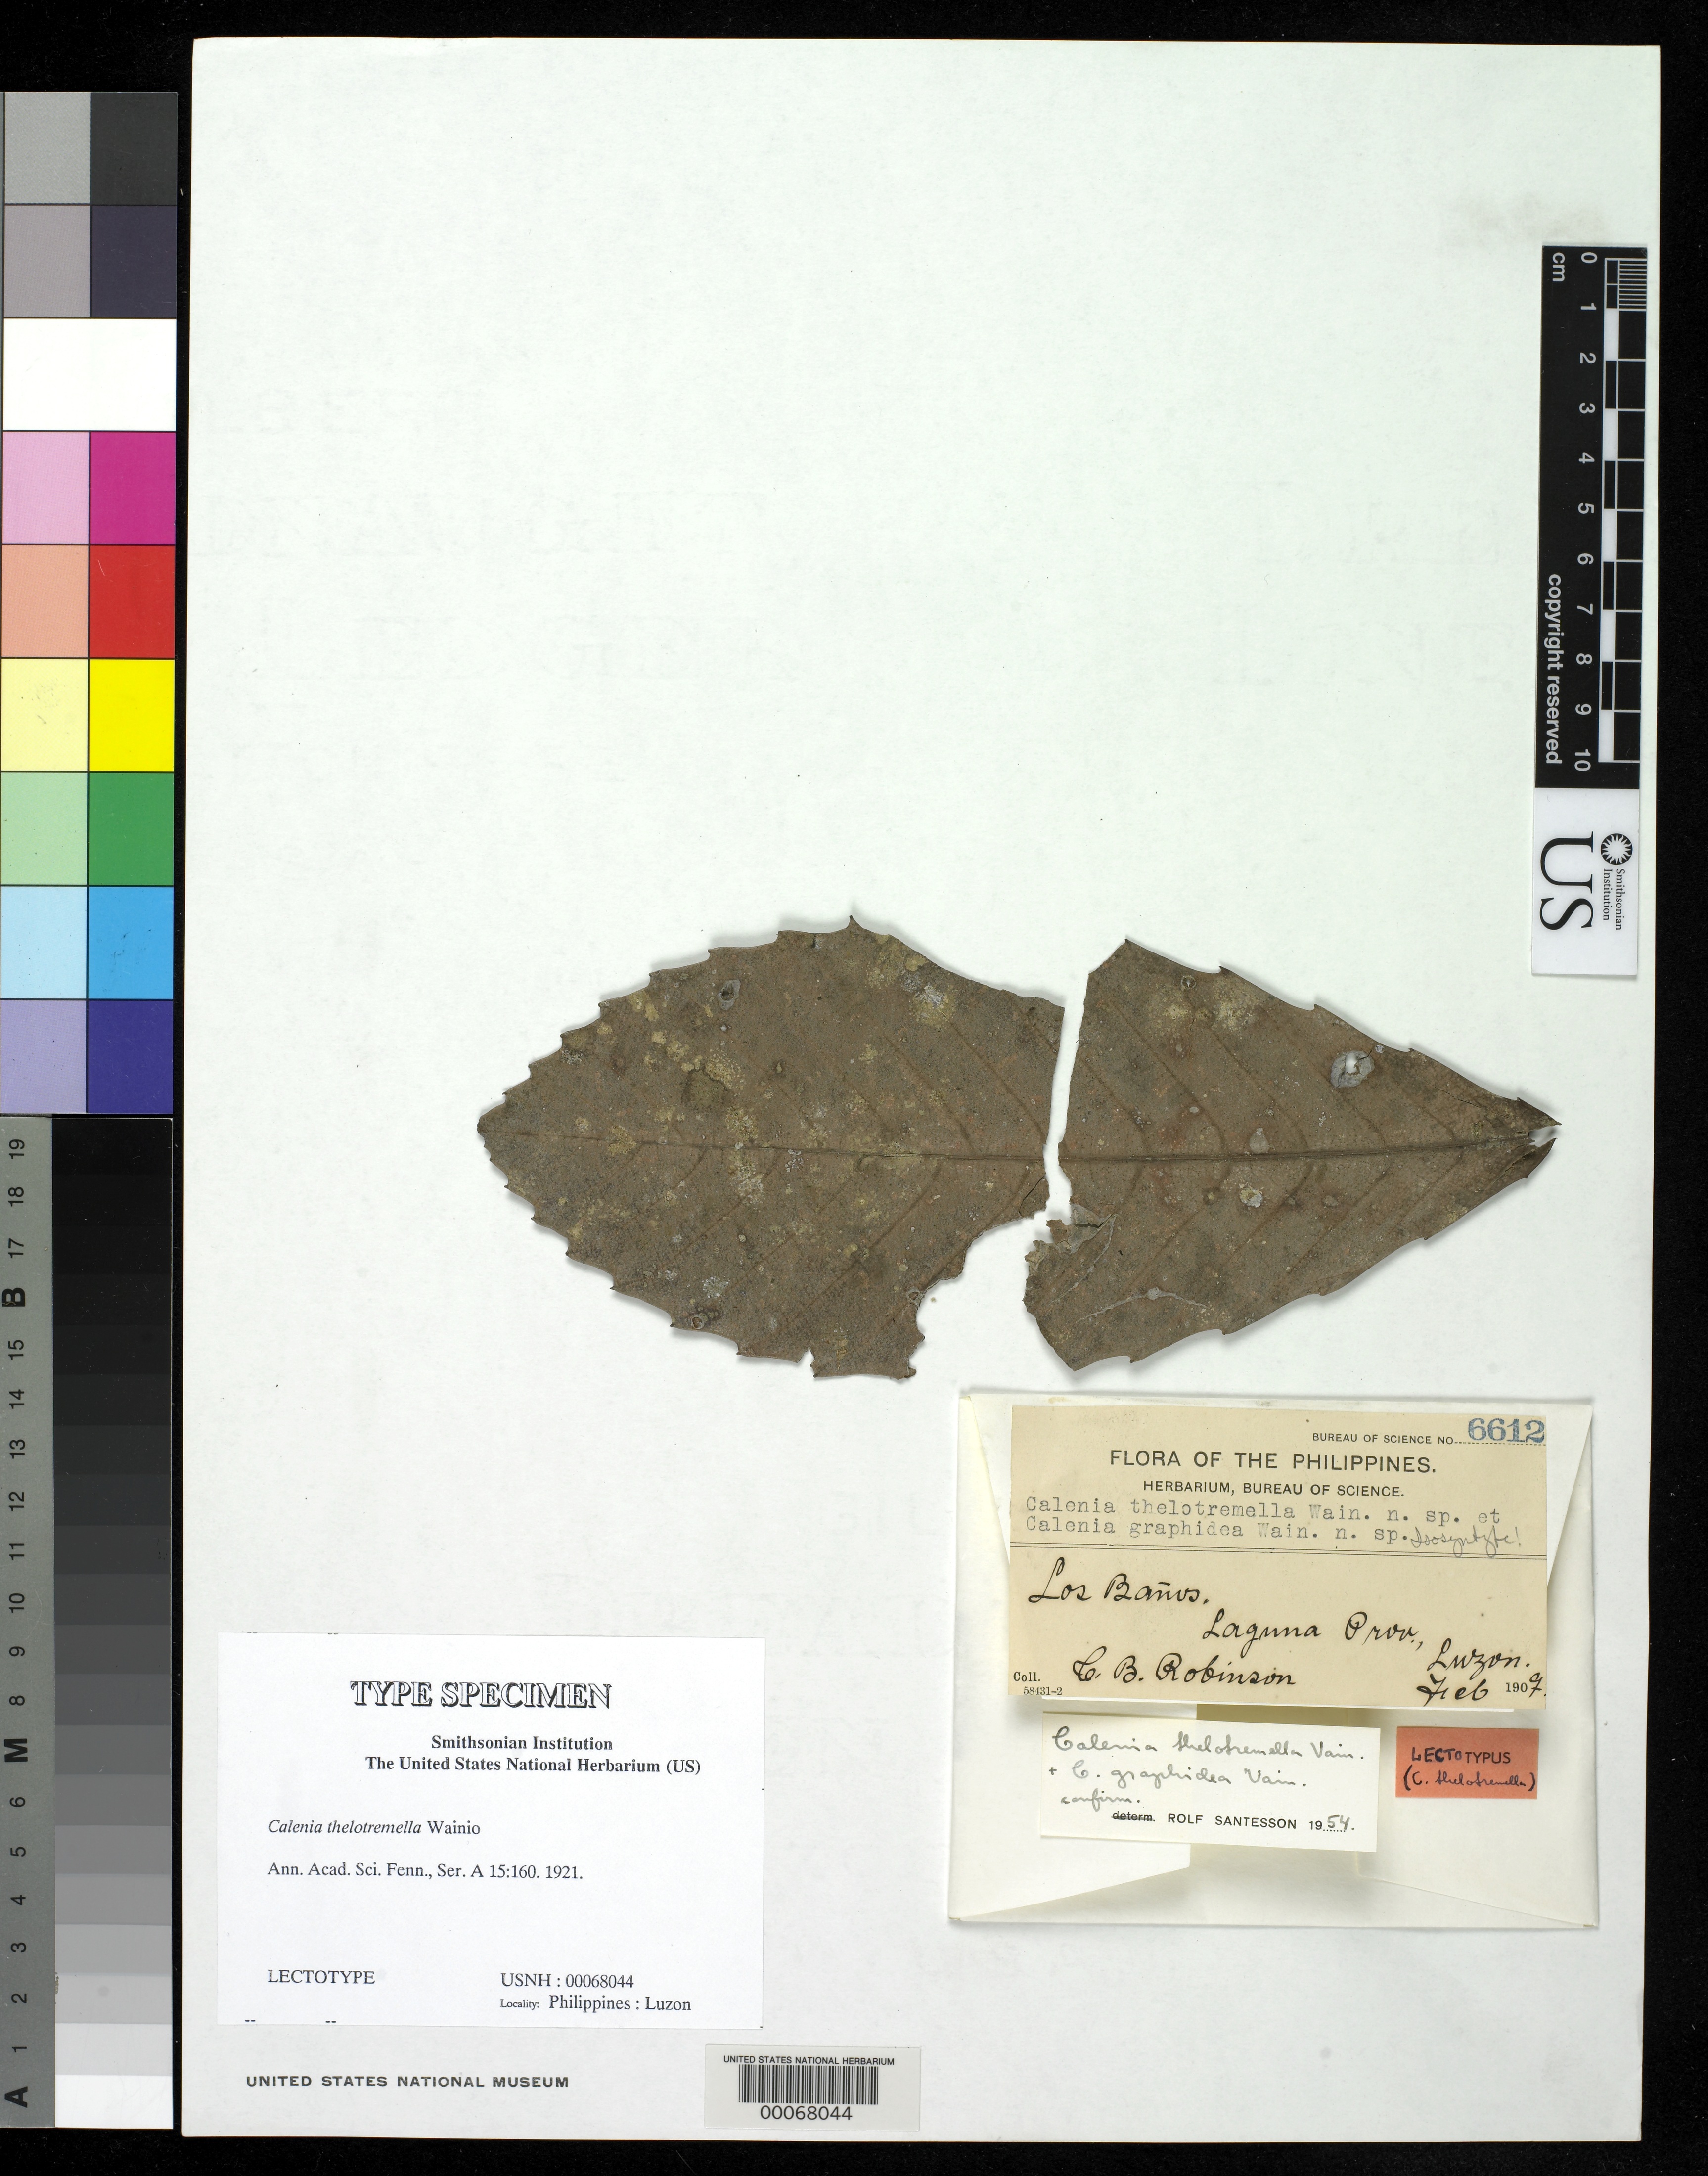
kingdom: Fungi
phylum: Ascomycota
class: Lecanoromycetes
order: Ostropales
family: Gomphillaceae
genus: Calenia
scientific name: Calenia graphidea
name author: Vain.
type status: Isosyntype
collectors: C. Robinson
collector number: Bur. Sci. 6612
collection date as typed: Feb 1907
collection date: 1907-02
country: Philippines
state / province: Calabarzon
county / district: Laguna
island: Luzon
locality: Los Banos.